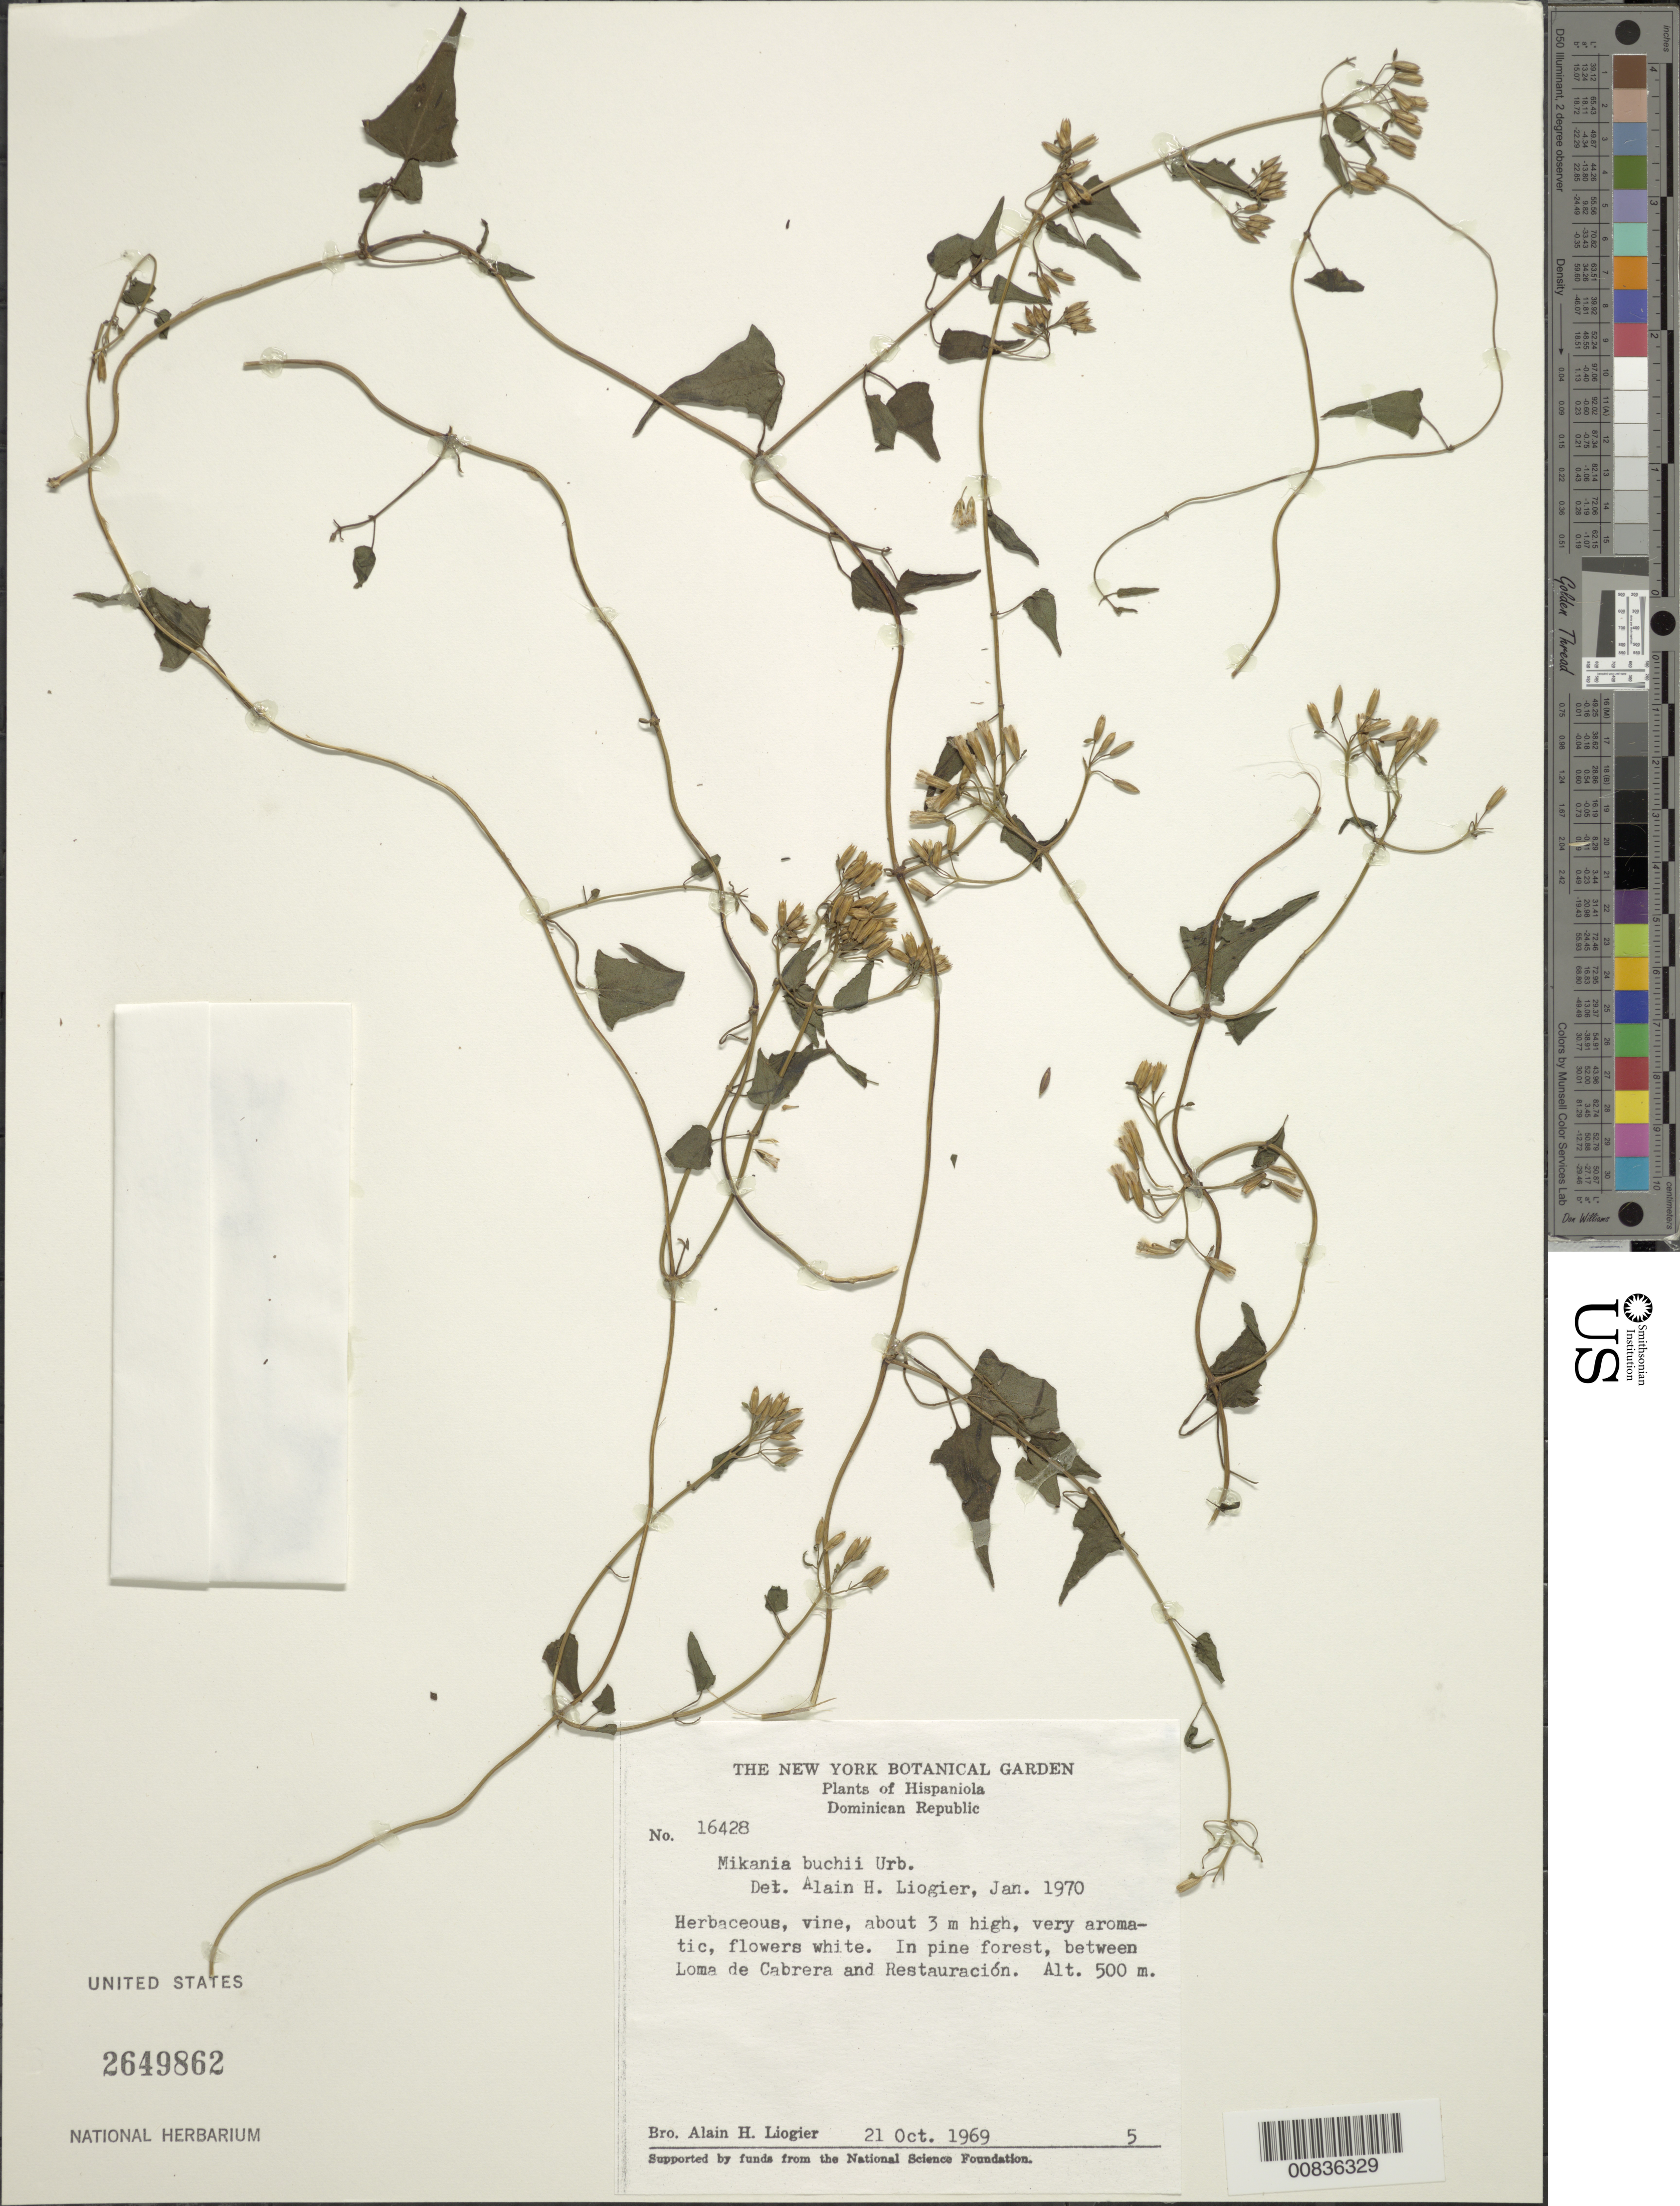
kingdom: Plantae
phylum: Tracheophyta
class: Magnoliopsida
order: Asterales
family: Asteraceae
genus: Mikania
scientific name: Mikania buchii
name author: Urb.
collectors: A. H. Liogier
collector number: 16428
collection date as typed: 21 Oct 1969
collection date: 1969-10-21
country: Dominican Republic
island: Hispaniola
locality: Between Loma de Cabrera and Restauración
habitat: In pine forest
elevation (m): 500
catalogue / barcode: US 2649862